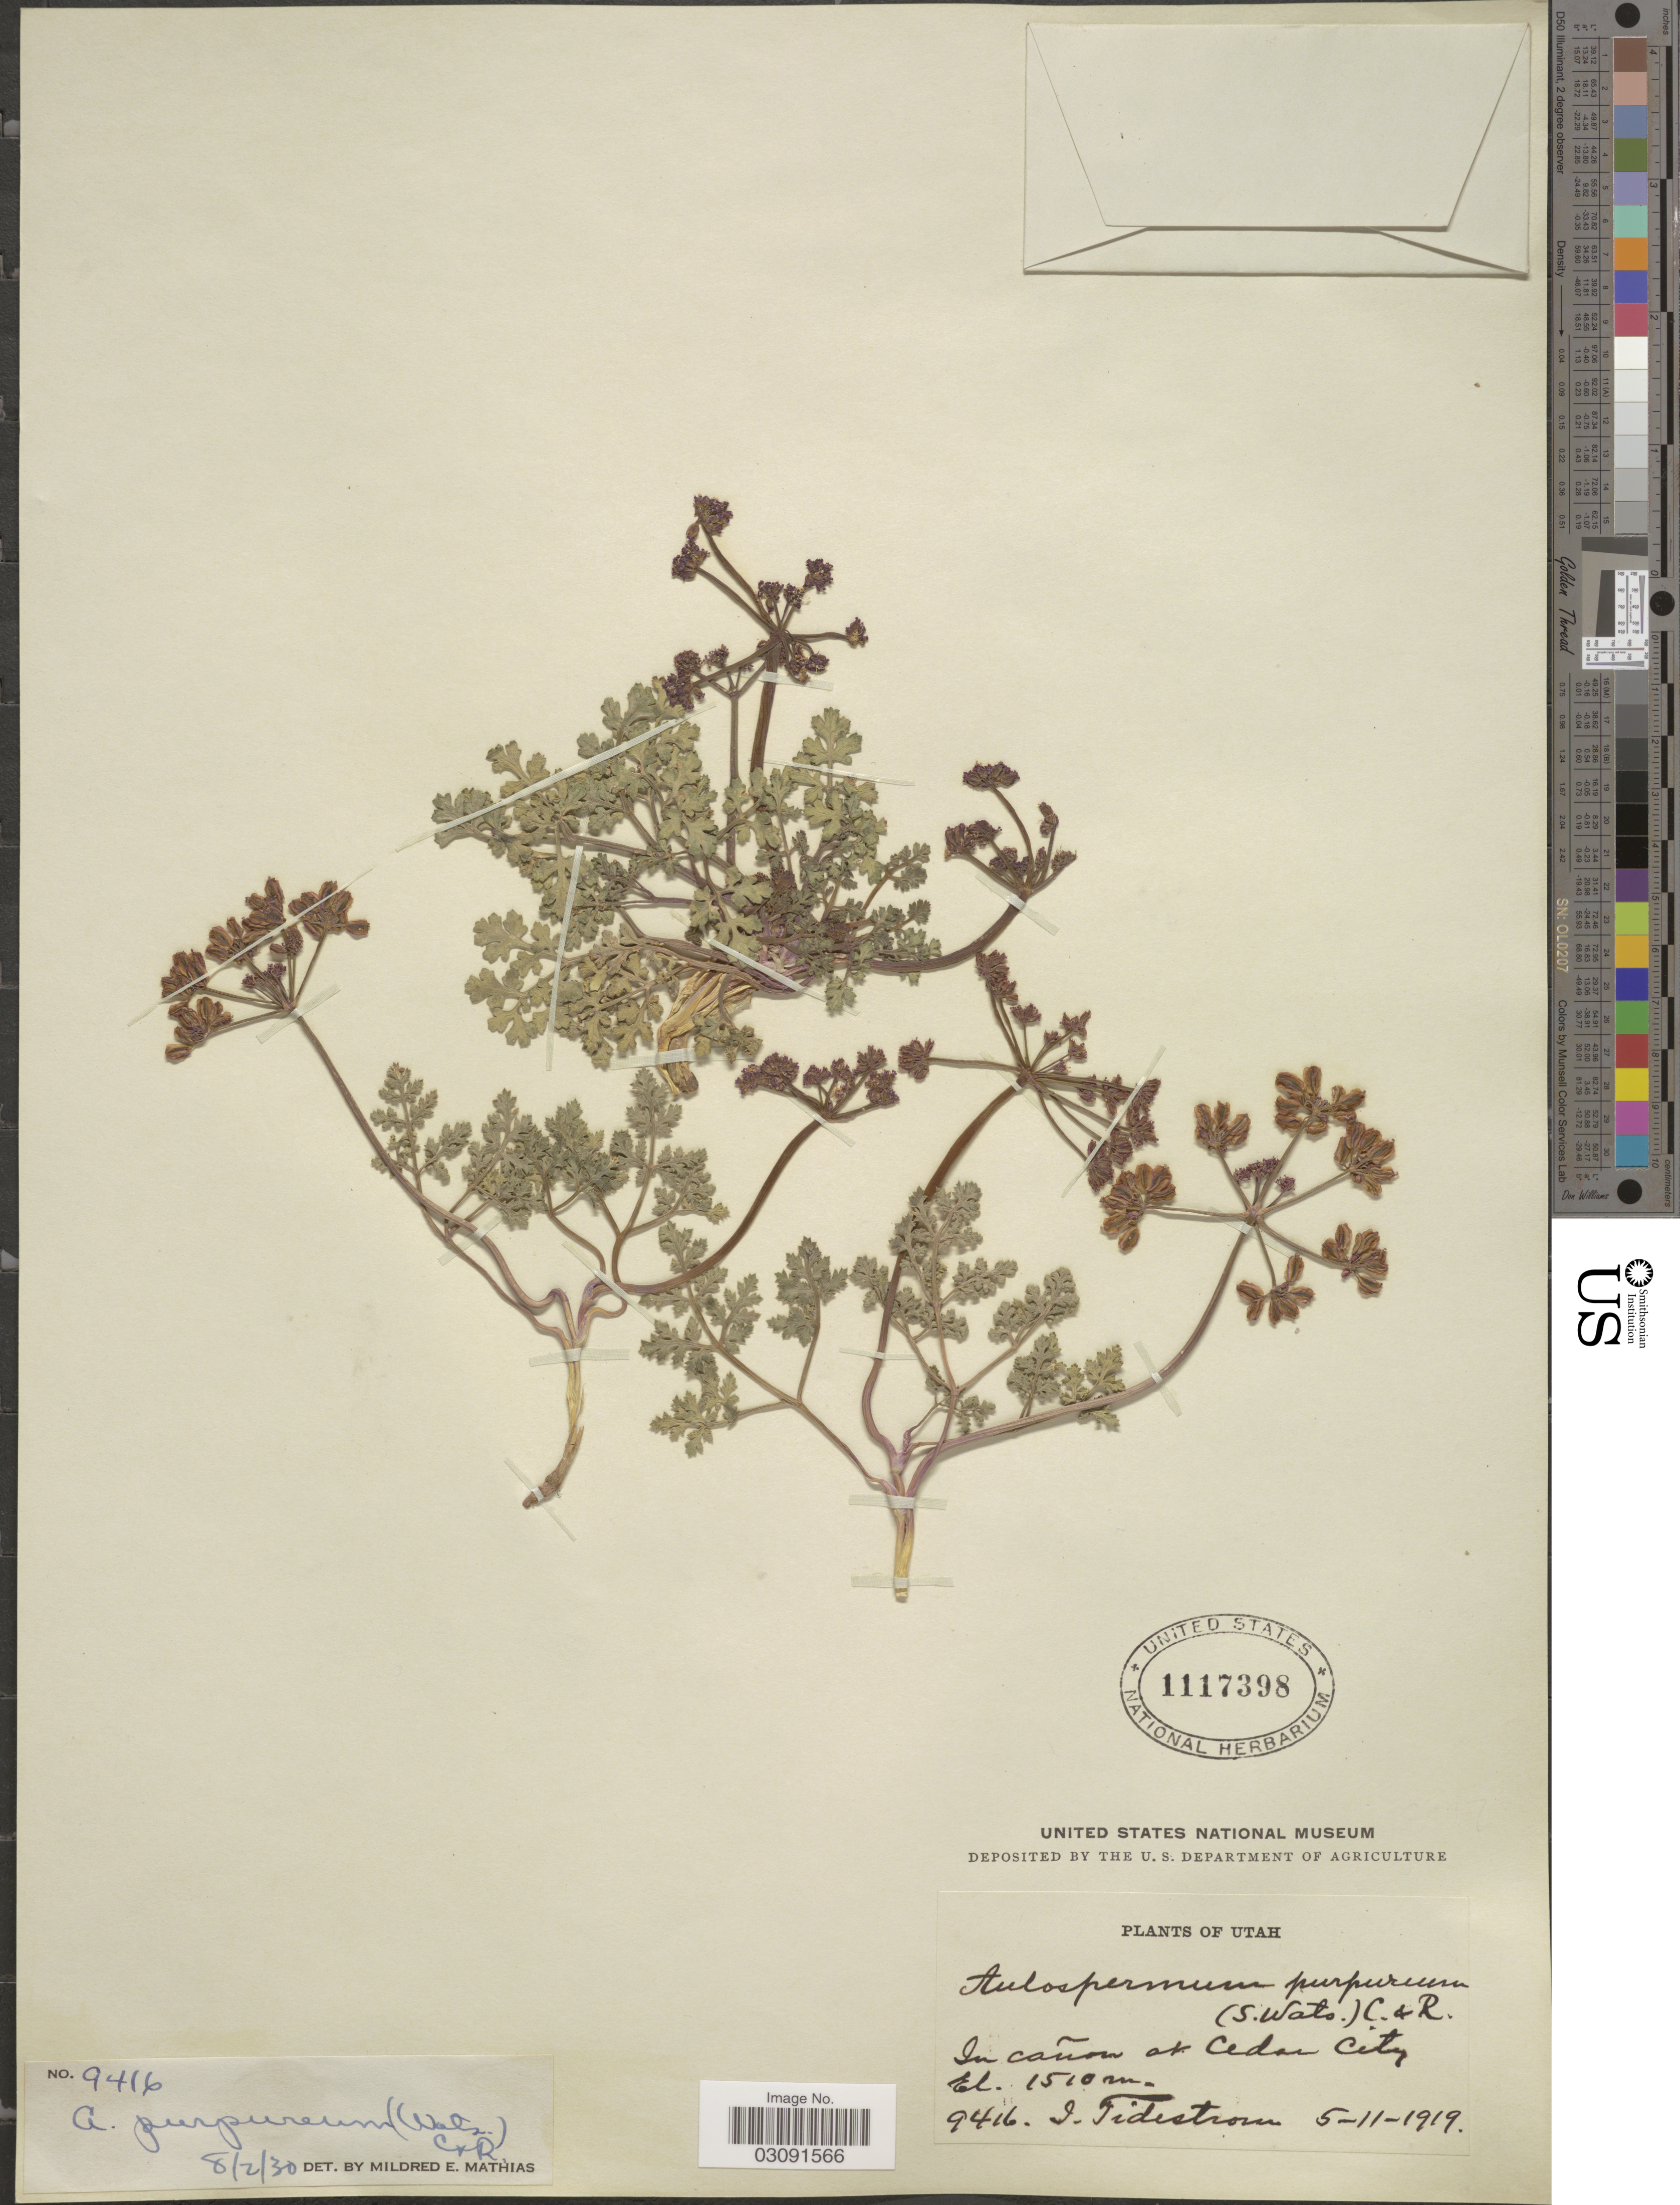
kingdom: Plantae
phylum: Tracheophyta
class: Magnoliopsida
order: Apiales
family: Apiaceae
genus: Cymopterus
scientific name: Cymopterus purpureus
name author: S. Watson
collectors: I. F. Tidestrom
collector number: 9416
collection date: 1919-05-11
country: United States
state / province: Utah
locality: In cañon at Cedar City.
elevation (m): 1510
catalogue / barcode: US 1117398